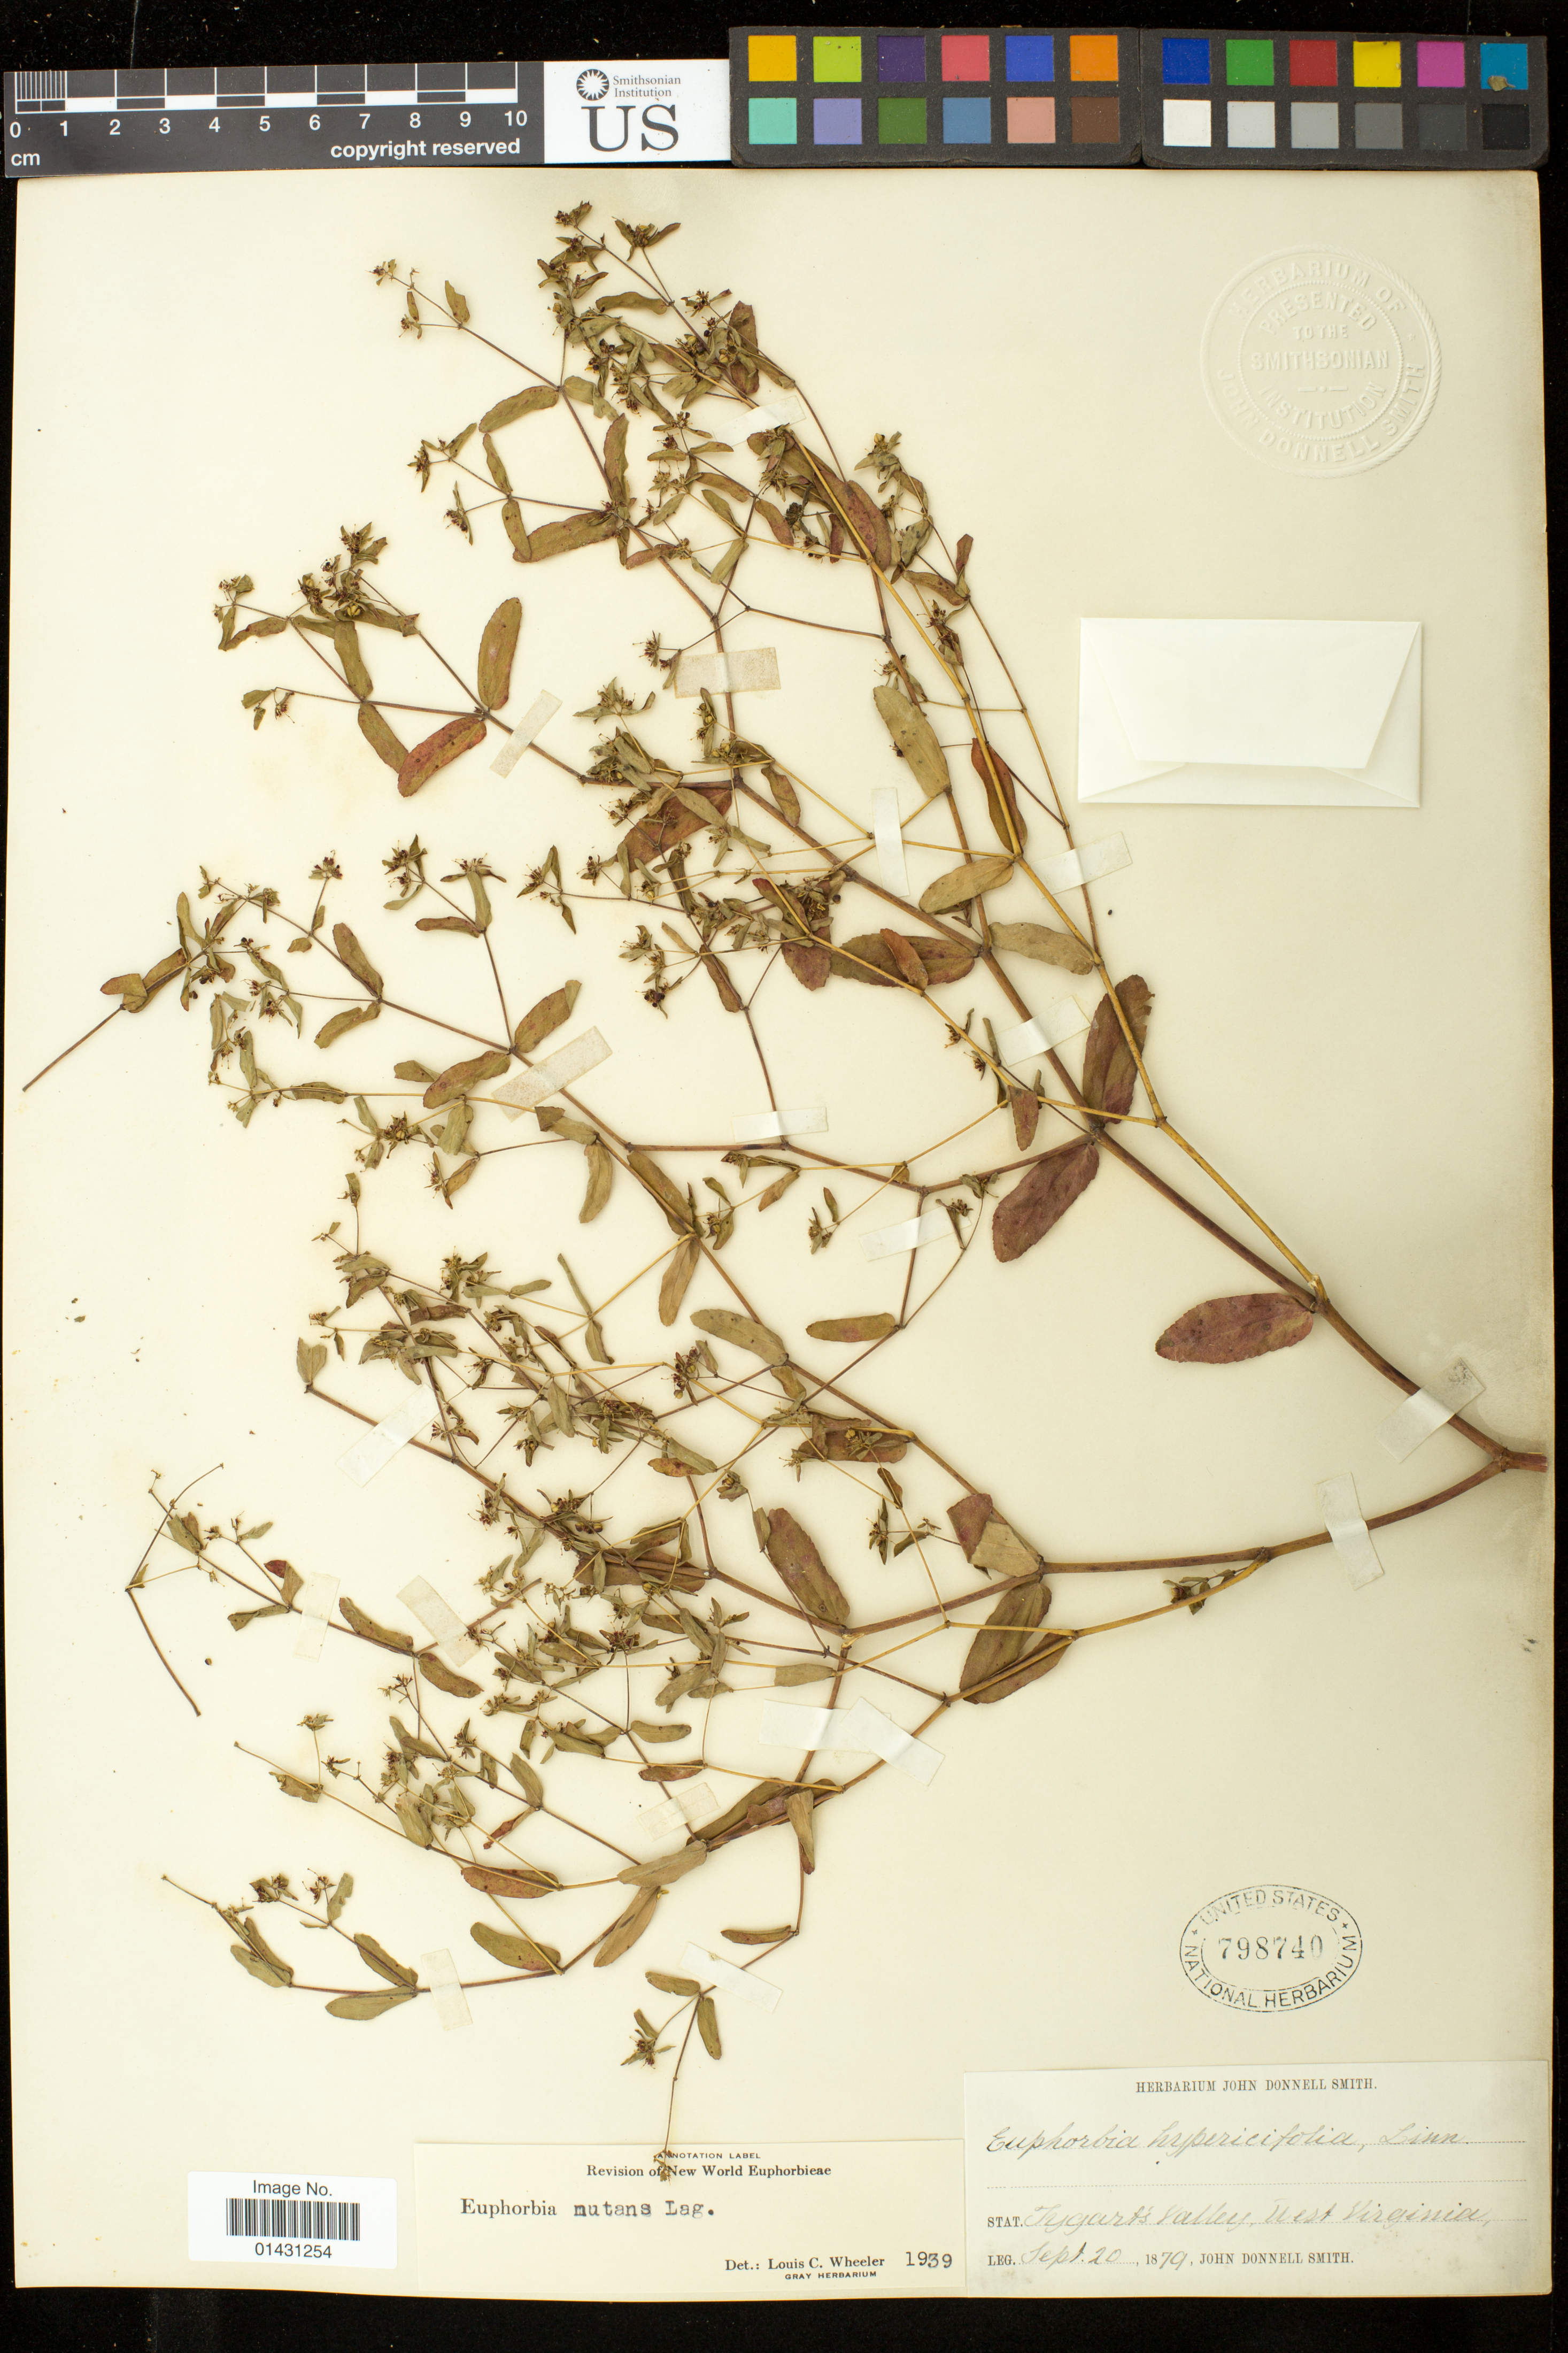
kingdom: Plantae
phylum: Tracheophyta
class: Magnoliopsida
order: Malpighiales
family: Euphorbiaceae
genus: Euphorbia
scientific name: Euphorbia maculata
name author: L.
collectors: J. D. Smith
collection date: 1879-09-20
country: United States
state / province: West Virginia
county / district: Randolph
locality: Tygart's Valley.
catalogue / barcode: US 798740